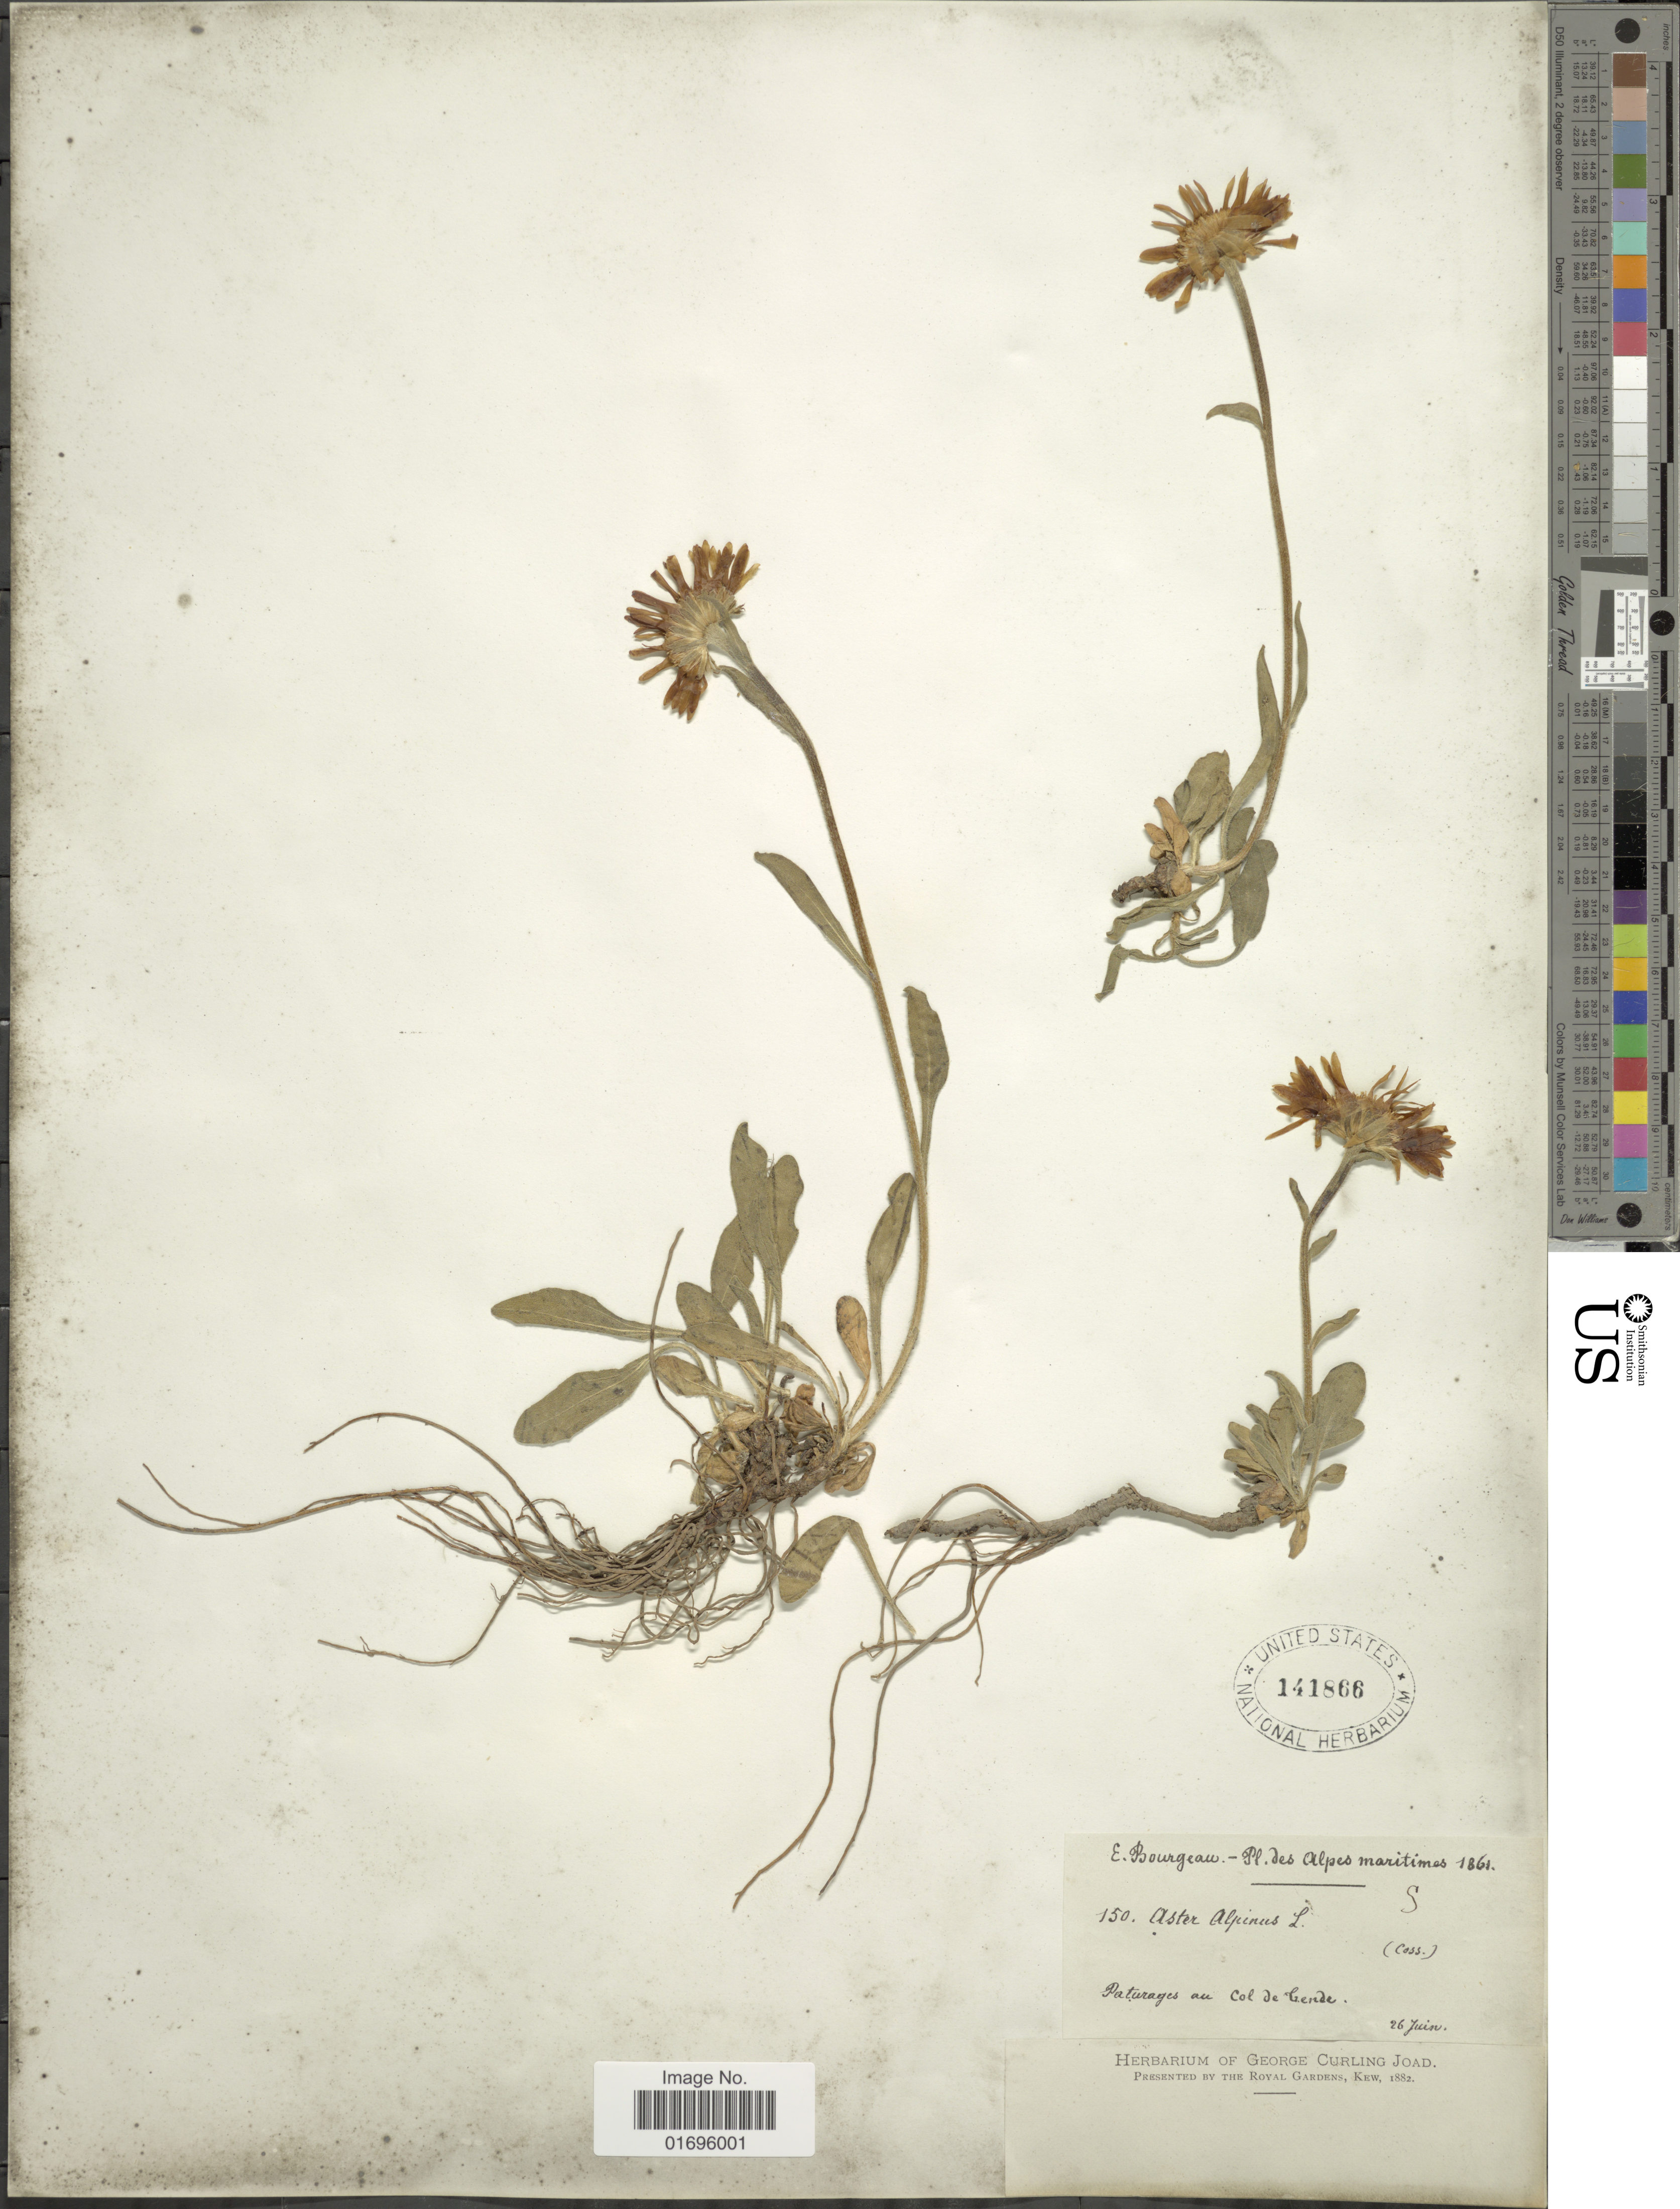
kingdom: Plantae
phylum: Tracheophyta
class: Magnoliopsida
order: Asterales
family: Asteraceae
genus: Aster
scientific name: Aster alpinus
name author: L.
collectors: E. Bourgeau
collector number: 150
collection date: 1861-06-26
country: France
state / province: Provence-Alpes-Côte d'Azur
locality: Alpes maritimes. Paturages au Col de Cende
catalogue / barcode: US 141866